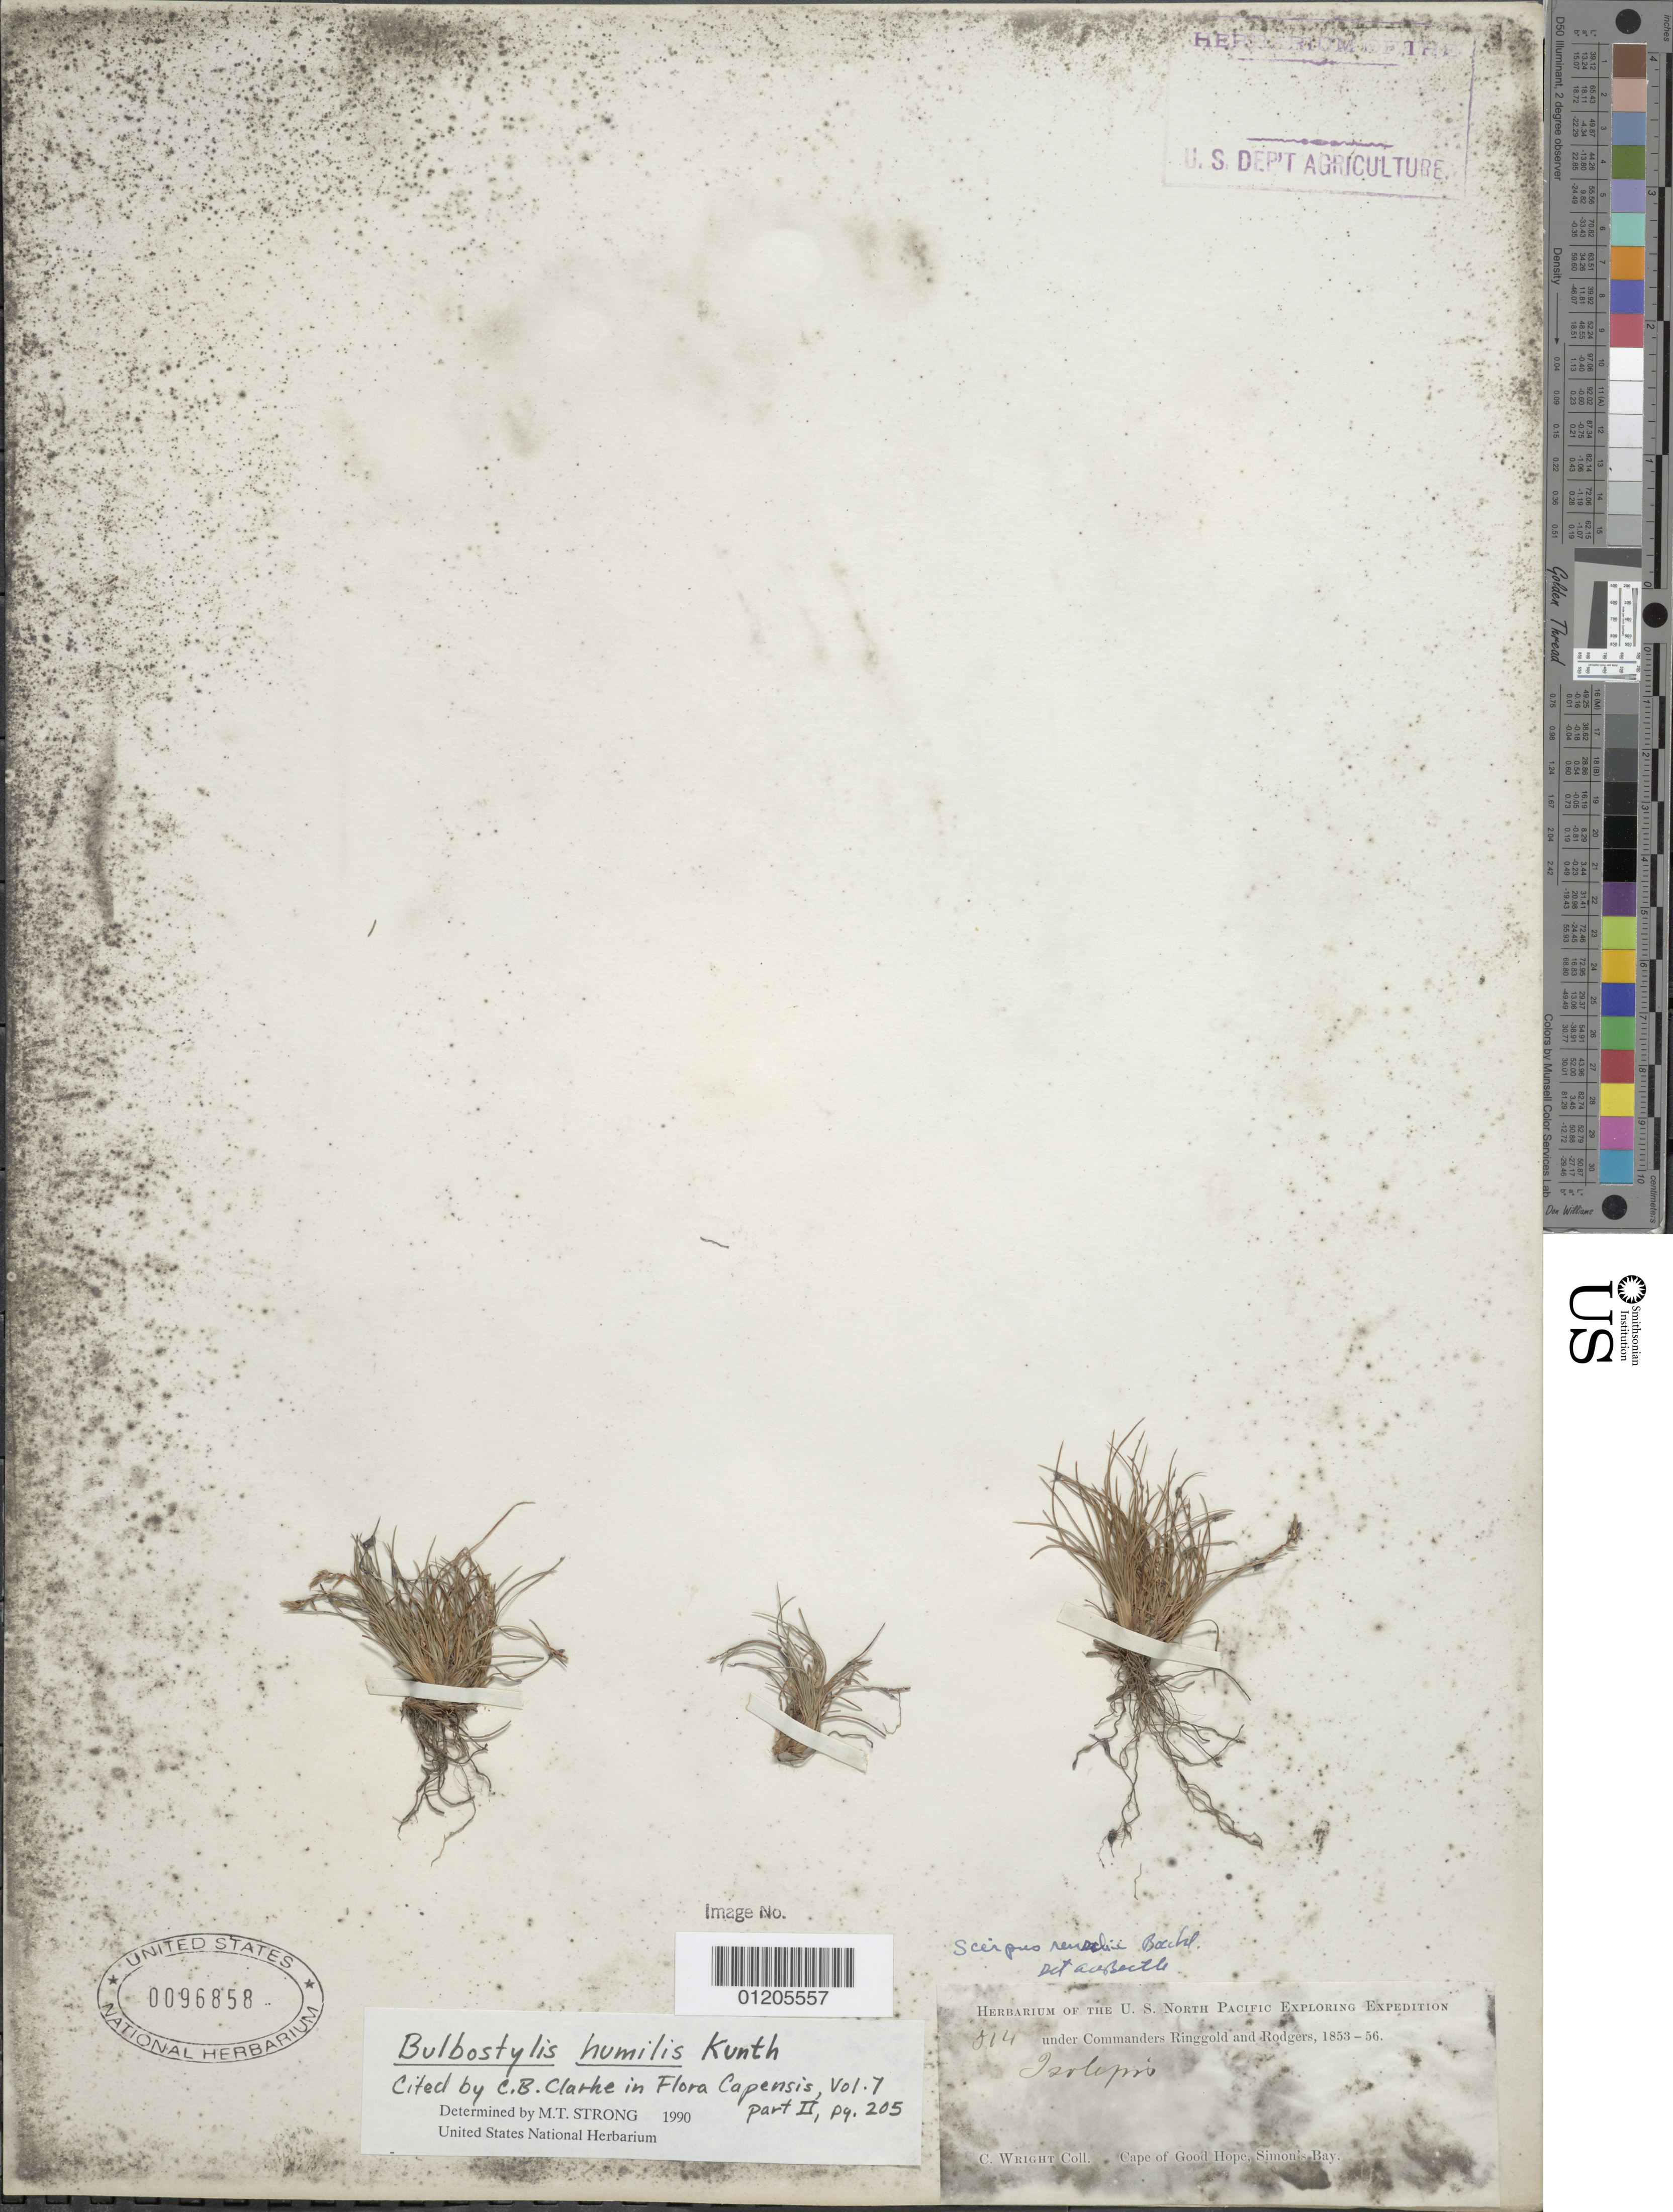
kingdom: Plantae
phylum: Tracheophyta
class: Liliopsida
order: Poales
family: Cyperaceae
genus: Bulbostylis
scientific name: Bulbostylis humilis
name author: (Kunth) C.B. Clarke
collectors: C. Wright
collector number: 514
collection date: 1853/1856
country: South Africa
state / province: Western Cape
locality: Cape of Good Hope, Simon's Bay.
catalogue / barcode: US 96858